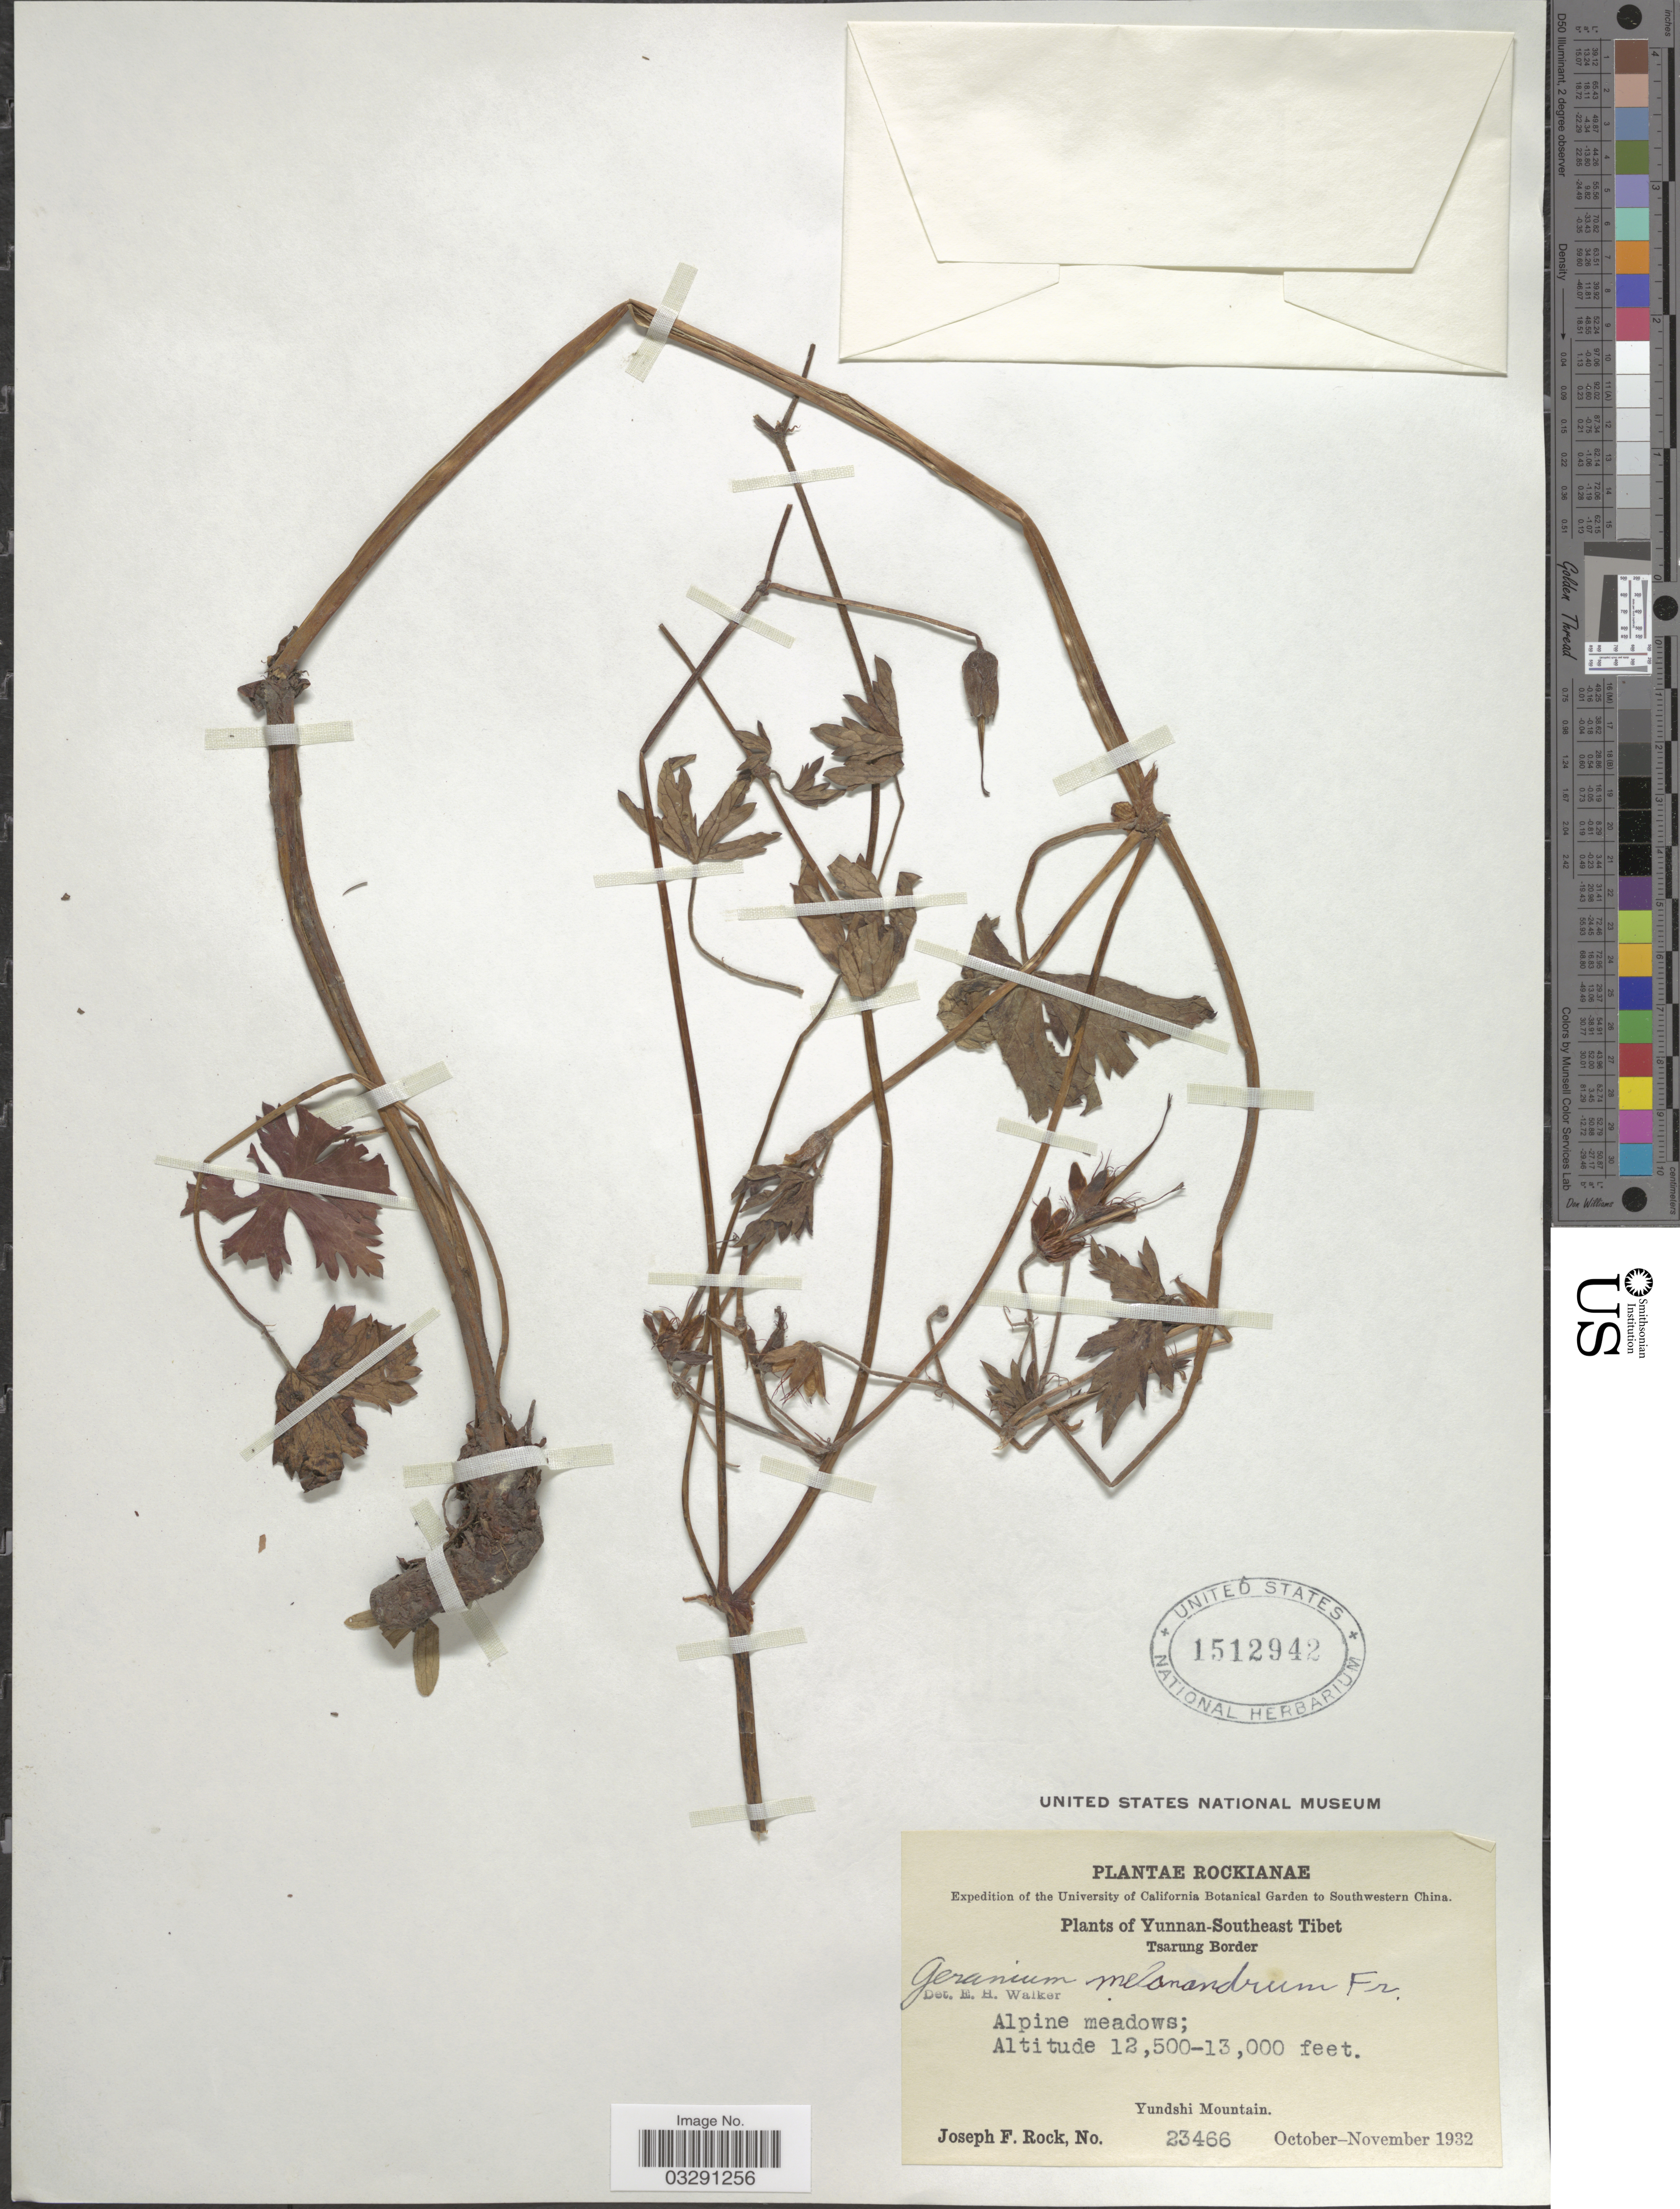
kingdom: Plantae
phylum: Tracheophyta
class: Magnoliopsida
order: Geraniales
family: Geraniaceae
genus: Geranium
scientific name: Geranium melanandrum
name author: Franch.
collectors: J. F. Rock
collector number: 23466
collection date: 1932-10/1932-11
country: China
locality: Southwestern China, Yunnan-Southeast Tibet, Tsarung Border, Yundshi Mountain.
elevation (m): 3810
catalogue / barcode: US 1512942